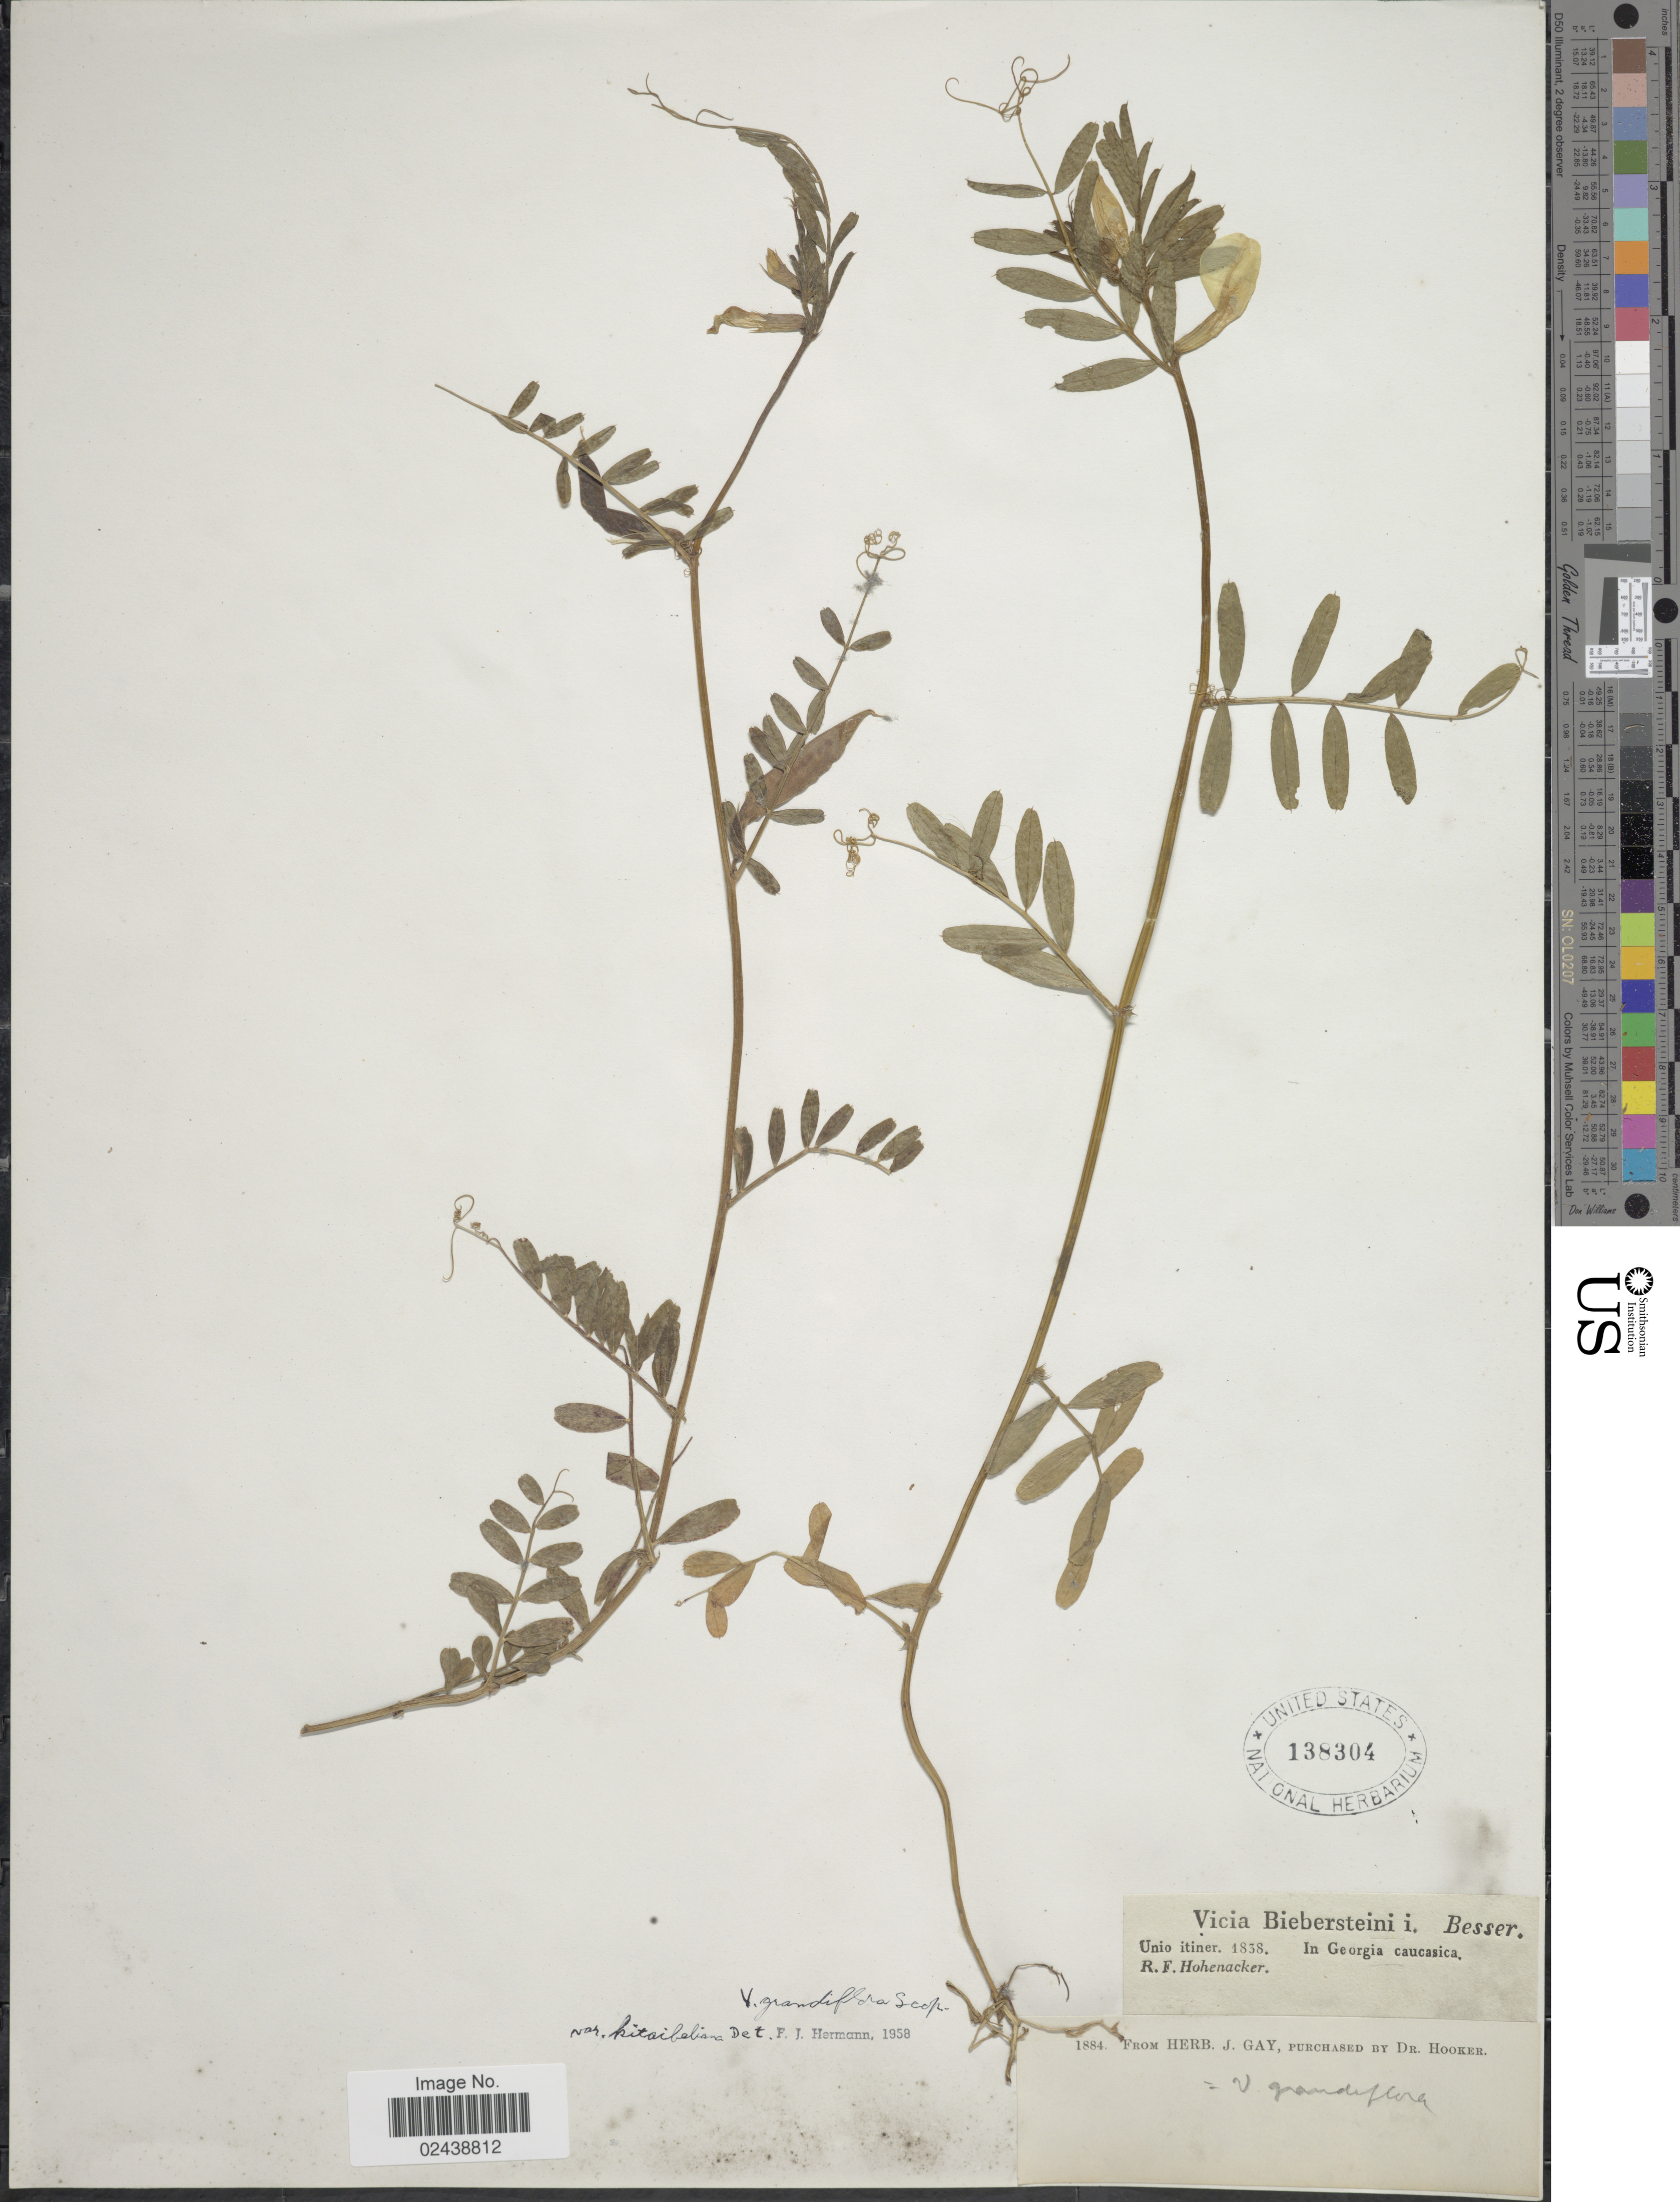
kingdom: Plantae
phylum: Tracheophyta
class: Magnoliopsida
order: Fabales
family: Fabaceae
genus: Vicia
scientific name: Vicia grandiflora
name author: Scop.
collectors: R. F. Hohenacker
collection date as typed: Unio itiner. 1838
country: Georgia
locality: In Georgia caucasica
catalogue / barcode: US 138304